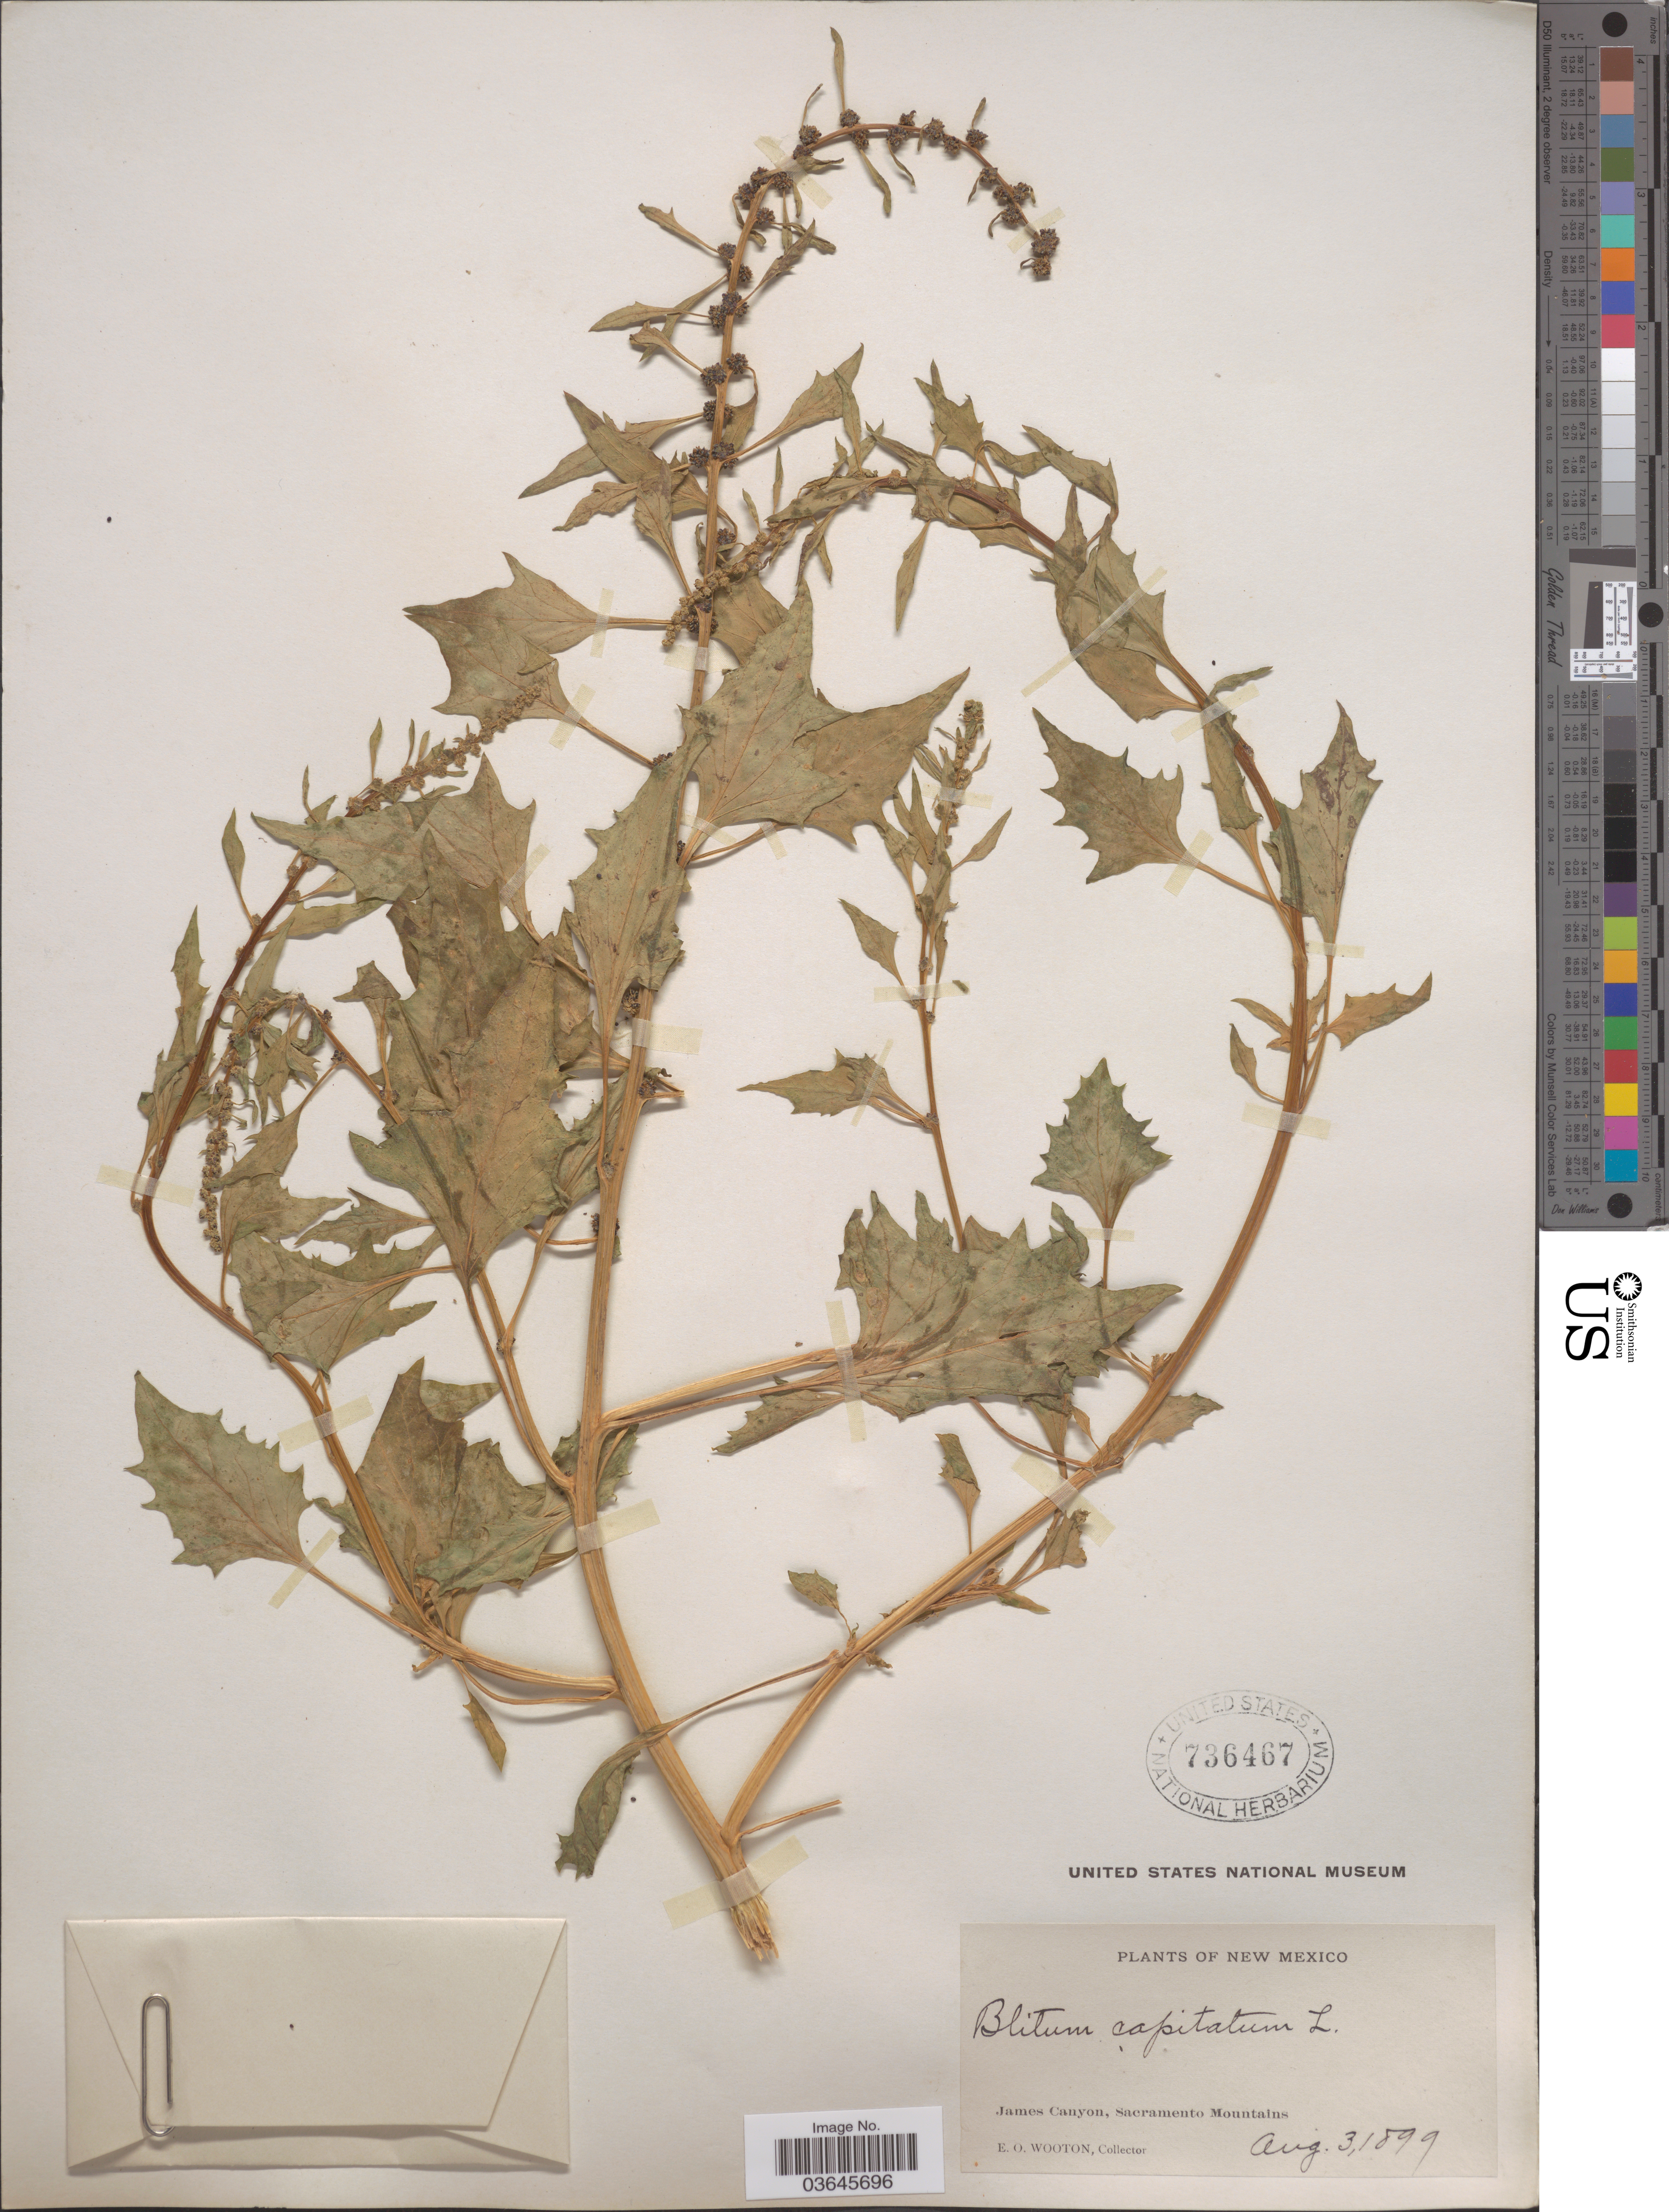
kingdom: Plantae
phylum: Tracheophyta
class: Magnoliopsida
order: Caryophyllales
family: Amaranthaceae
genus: Blitum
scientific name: Blitum capitatum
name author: L.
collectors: E. O. Wooton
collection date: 1899-08-03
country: United States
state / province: New Mexico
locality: James Canyon, Sacramento Mountains.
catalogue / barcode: US 736467